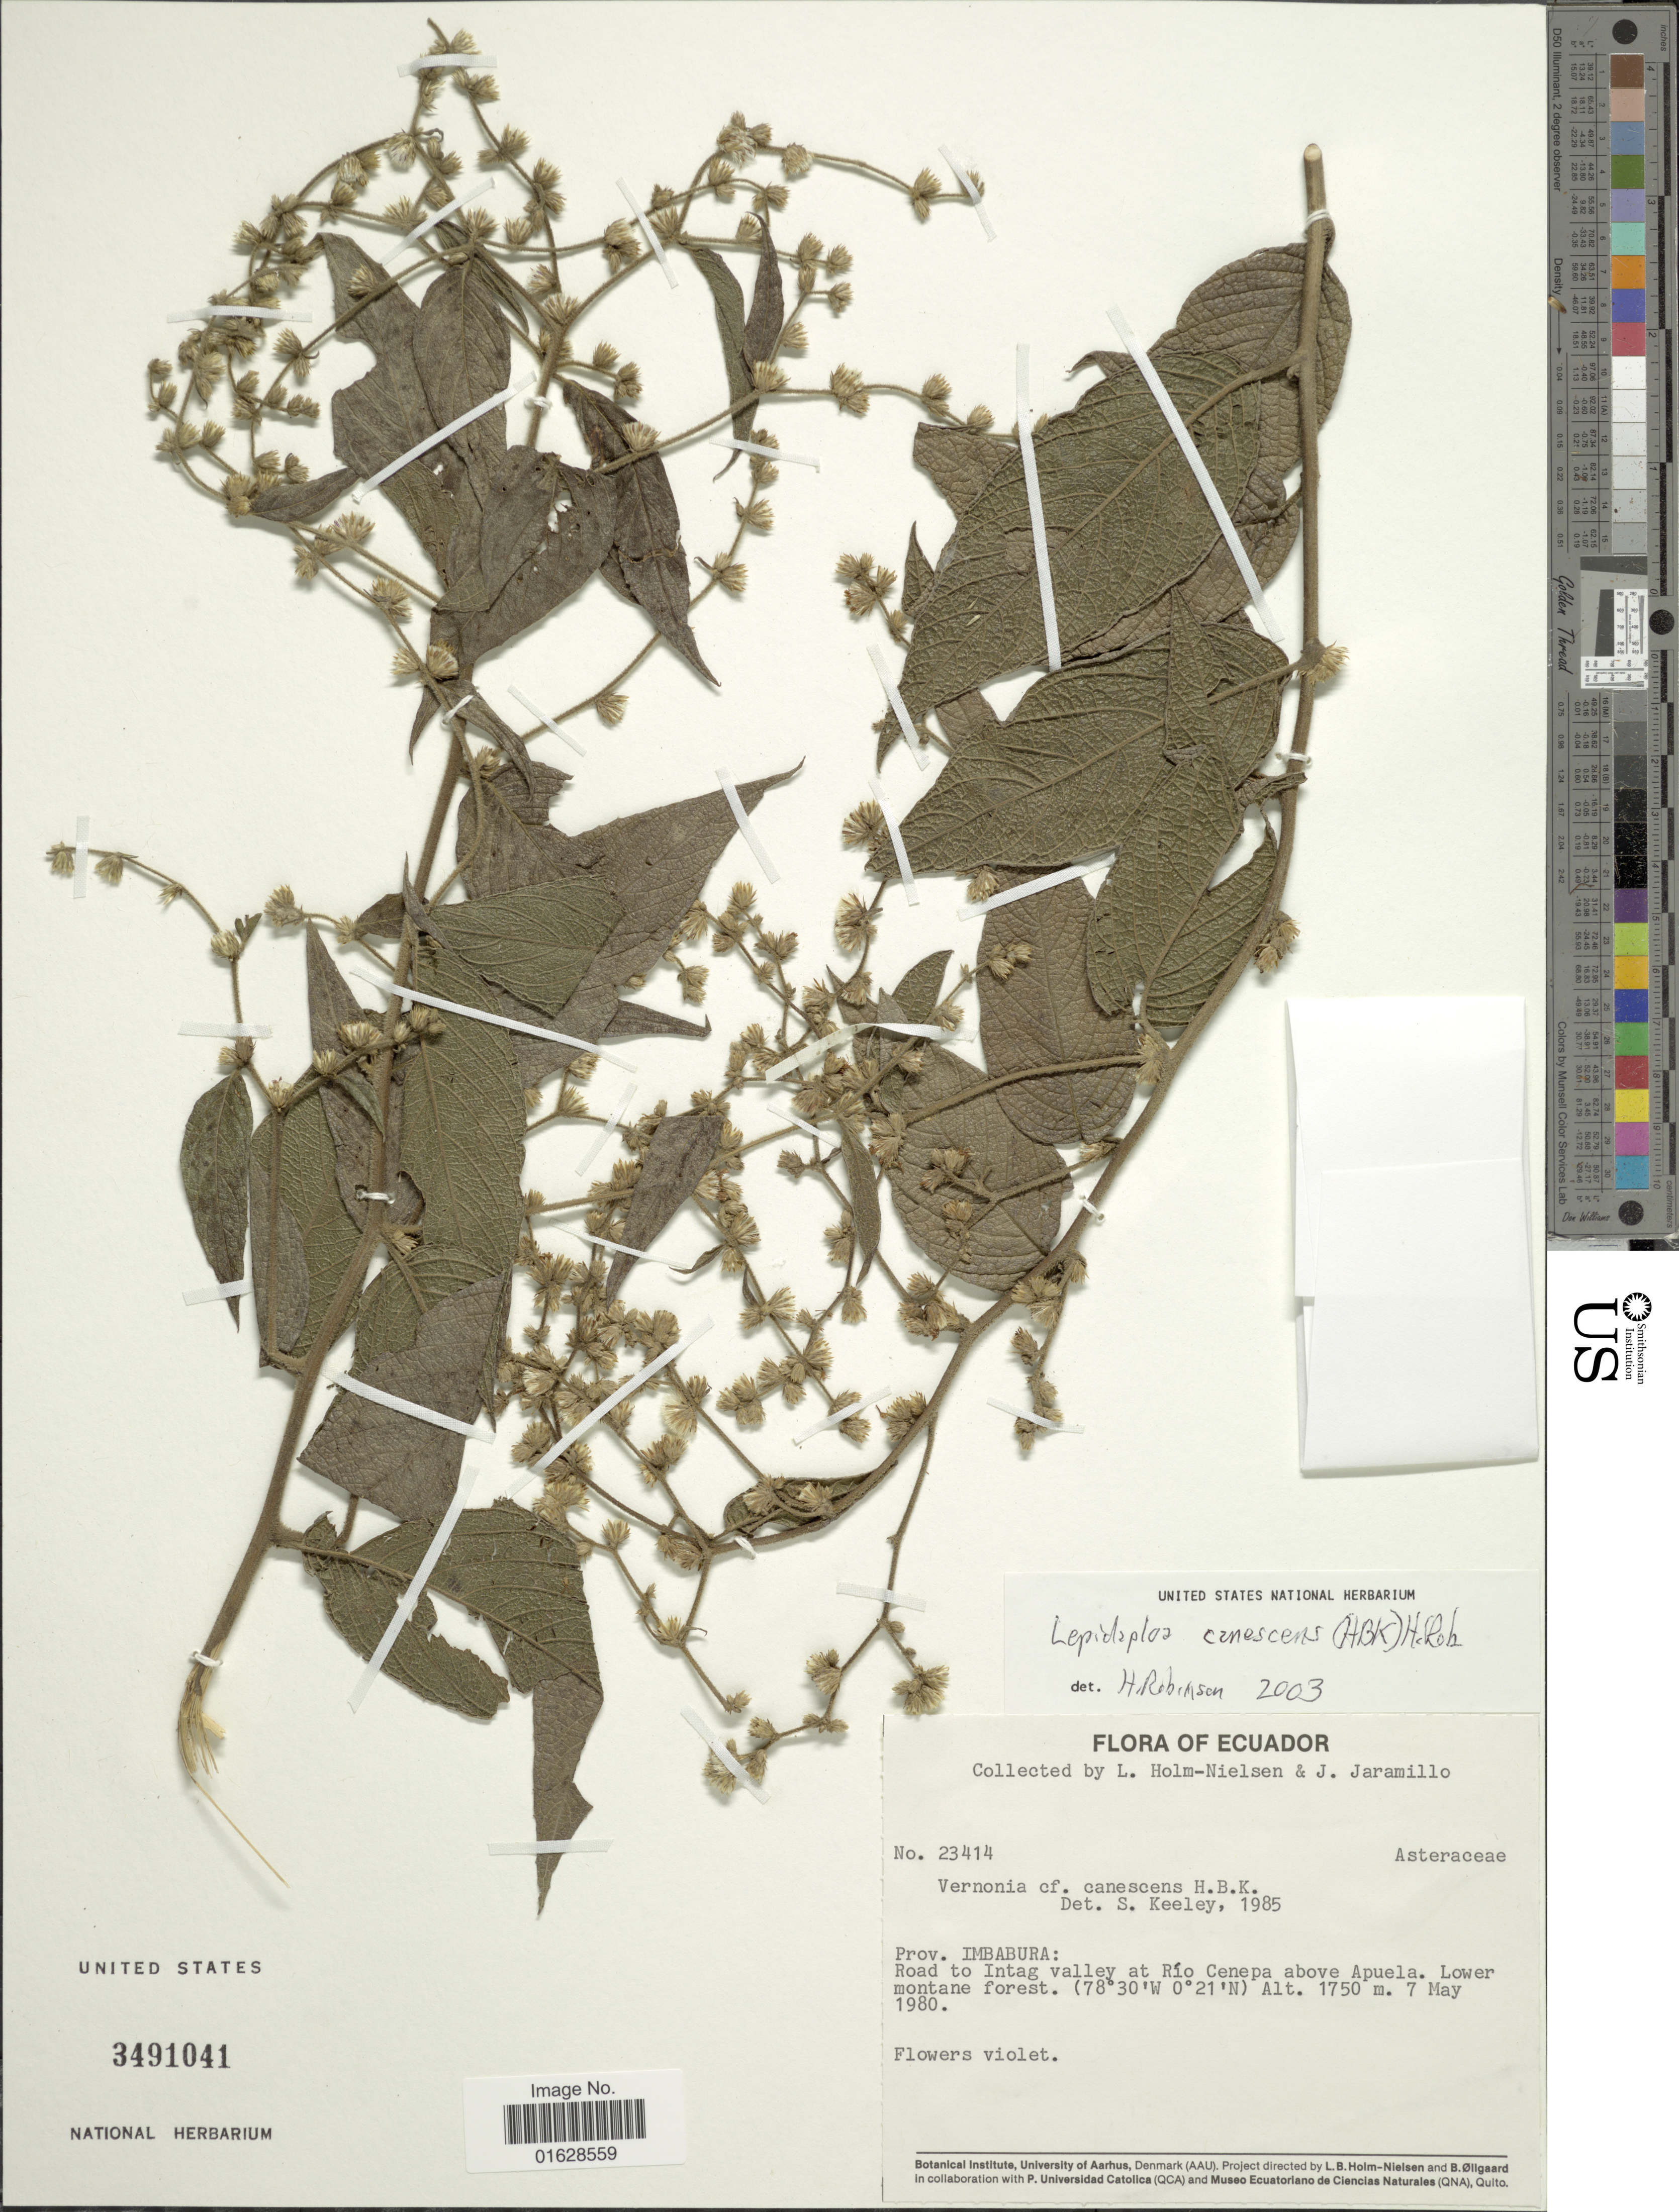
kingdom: Plantae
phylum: Tracheophyta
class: Magnoliopsida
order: Asterales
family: Asteraceae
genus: Lepidaploa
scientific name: Lepidaploa canescens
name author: (Kunth) H. Rob.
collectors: L. B. Holm-Nielsen & J. Jaramillo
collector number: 23414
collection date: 1980-05-07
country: Ecuador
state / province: Imbabura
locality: Ecuador. Prov. Imbabura: Road to intag valley at Rio Cenepa above Apuela. Lower montane forest.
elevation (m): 1750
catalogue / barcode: US 3491041